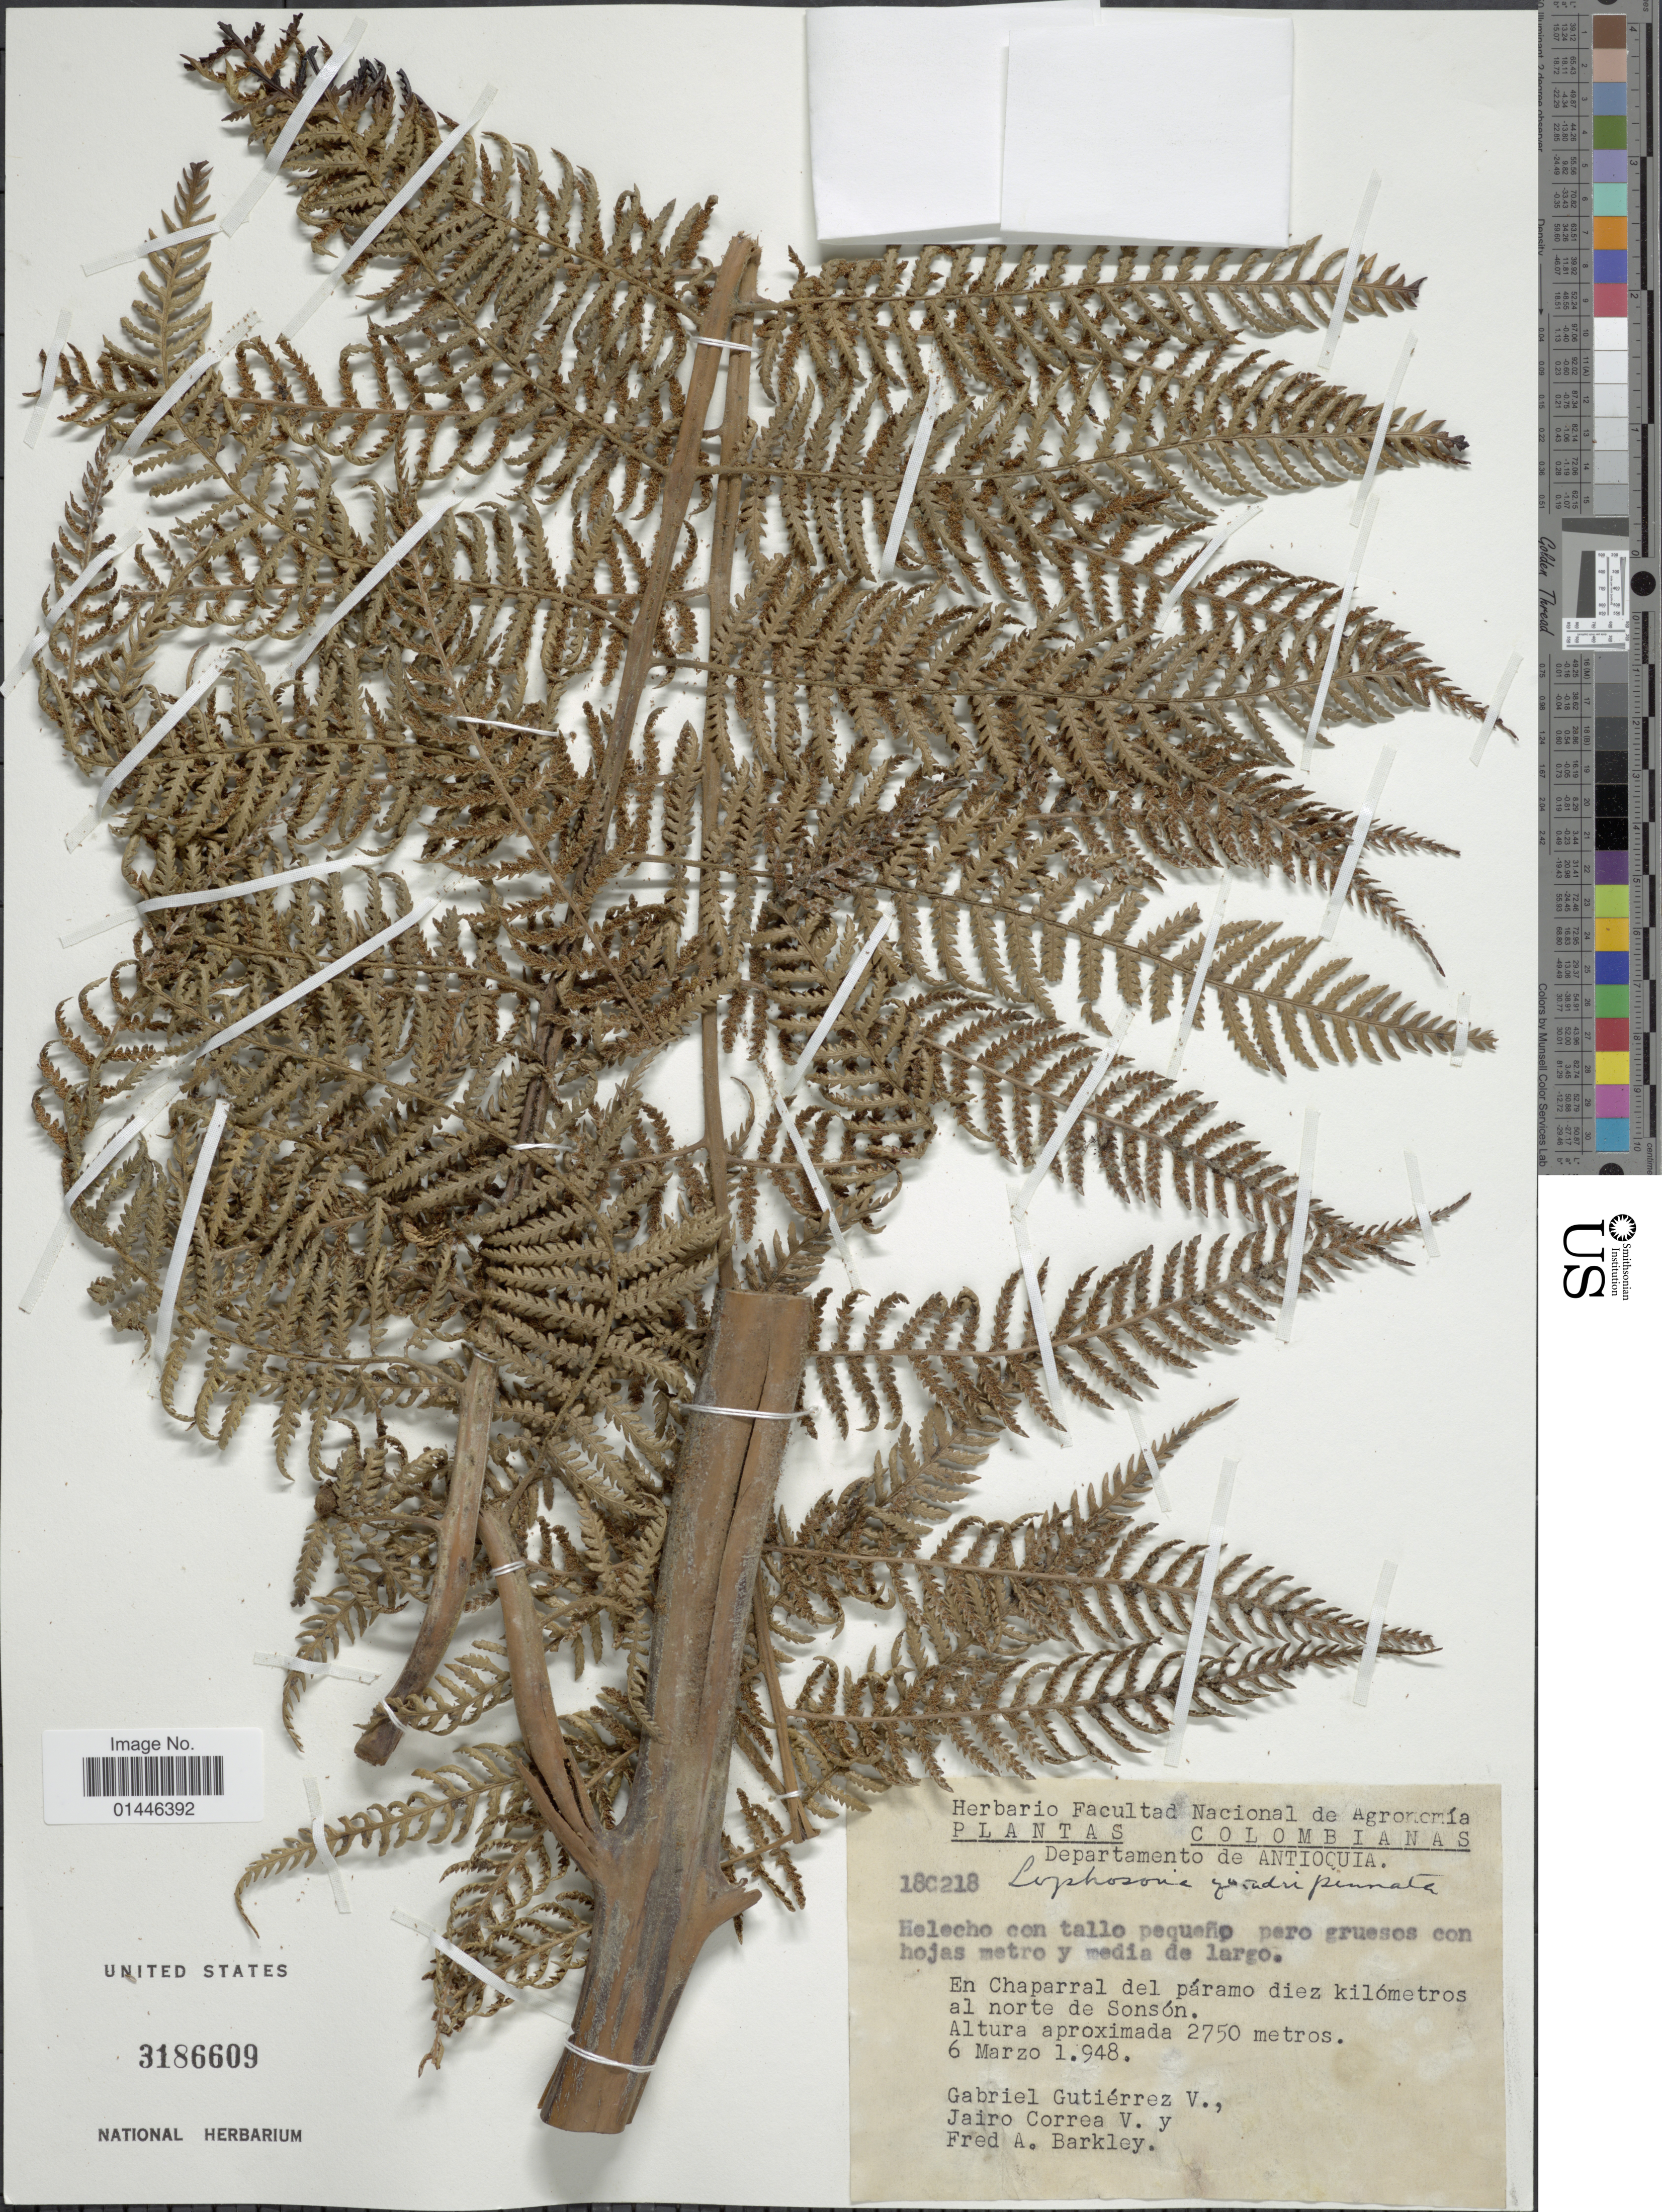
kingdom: Plantae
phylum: Tracheophyta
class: Polypodiopsida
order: Cyatheales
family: Dicksoniaceae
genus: Lophosoria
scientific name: Lophosoria quadripinnata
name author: (J.F. Gmel.) C. Chr.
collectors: G. Gutiérrez V., J. Correa V. & F. A. Barkley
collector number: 18C218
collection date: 1948-03-06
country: Colombia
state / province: Antioquia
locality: En Chaparral del páramo diez kilómetros al norte de Sonsón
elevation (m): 2750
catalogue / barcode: US 3186609